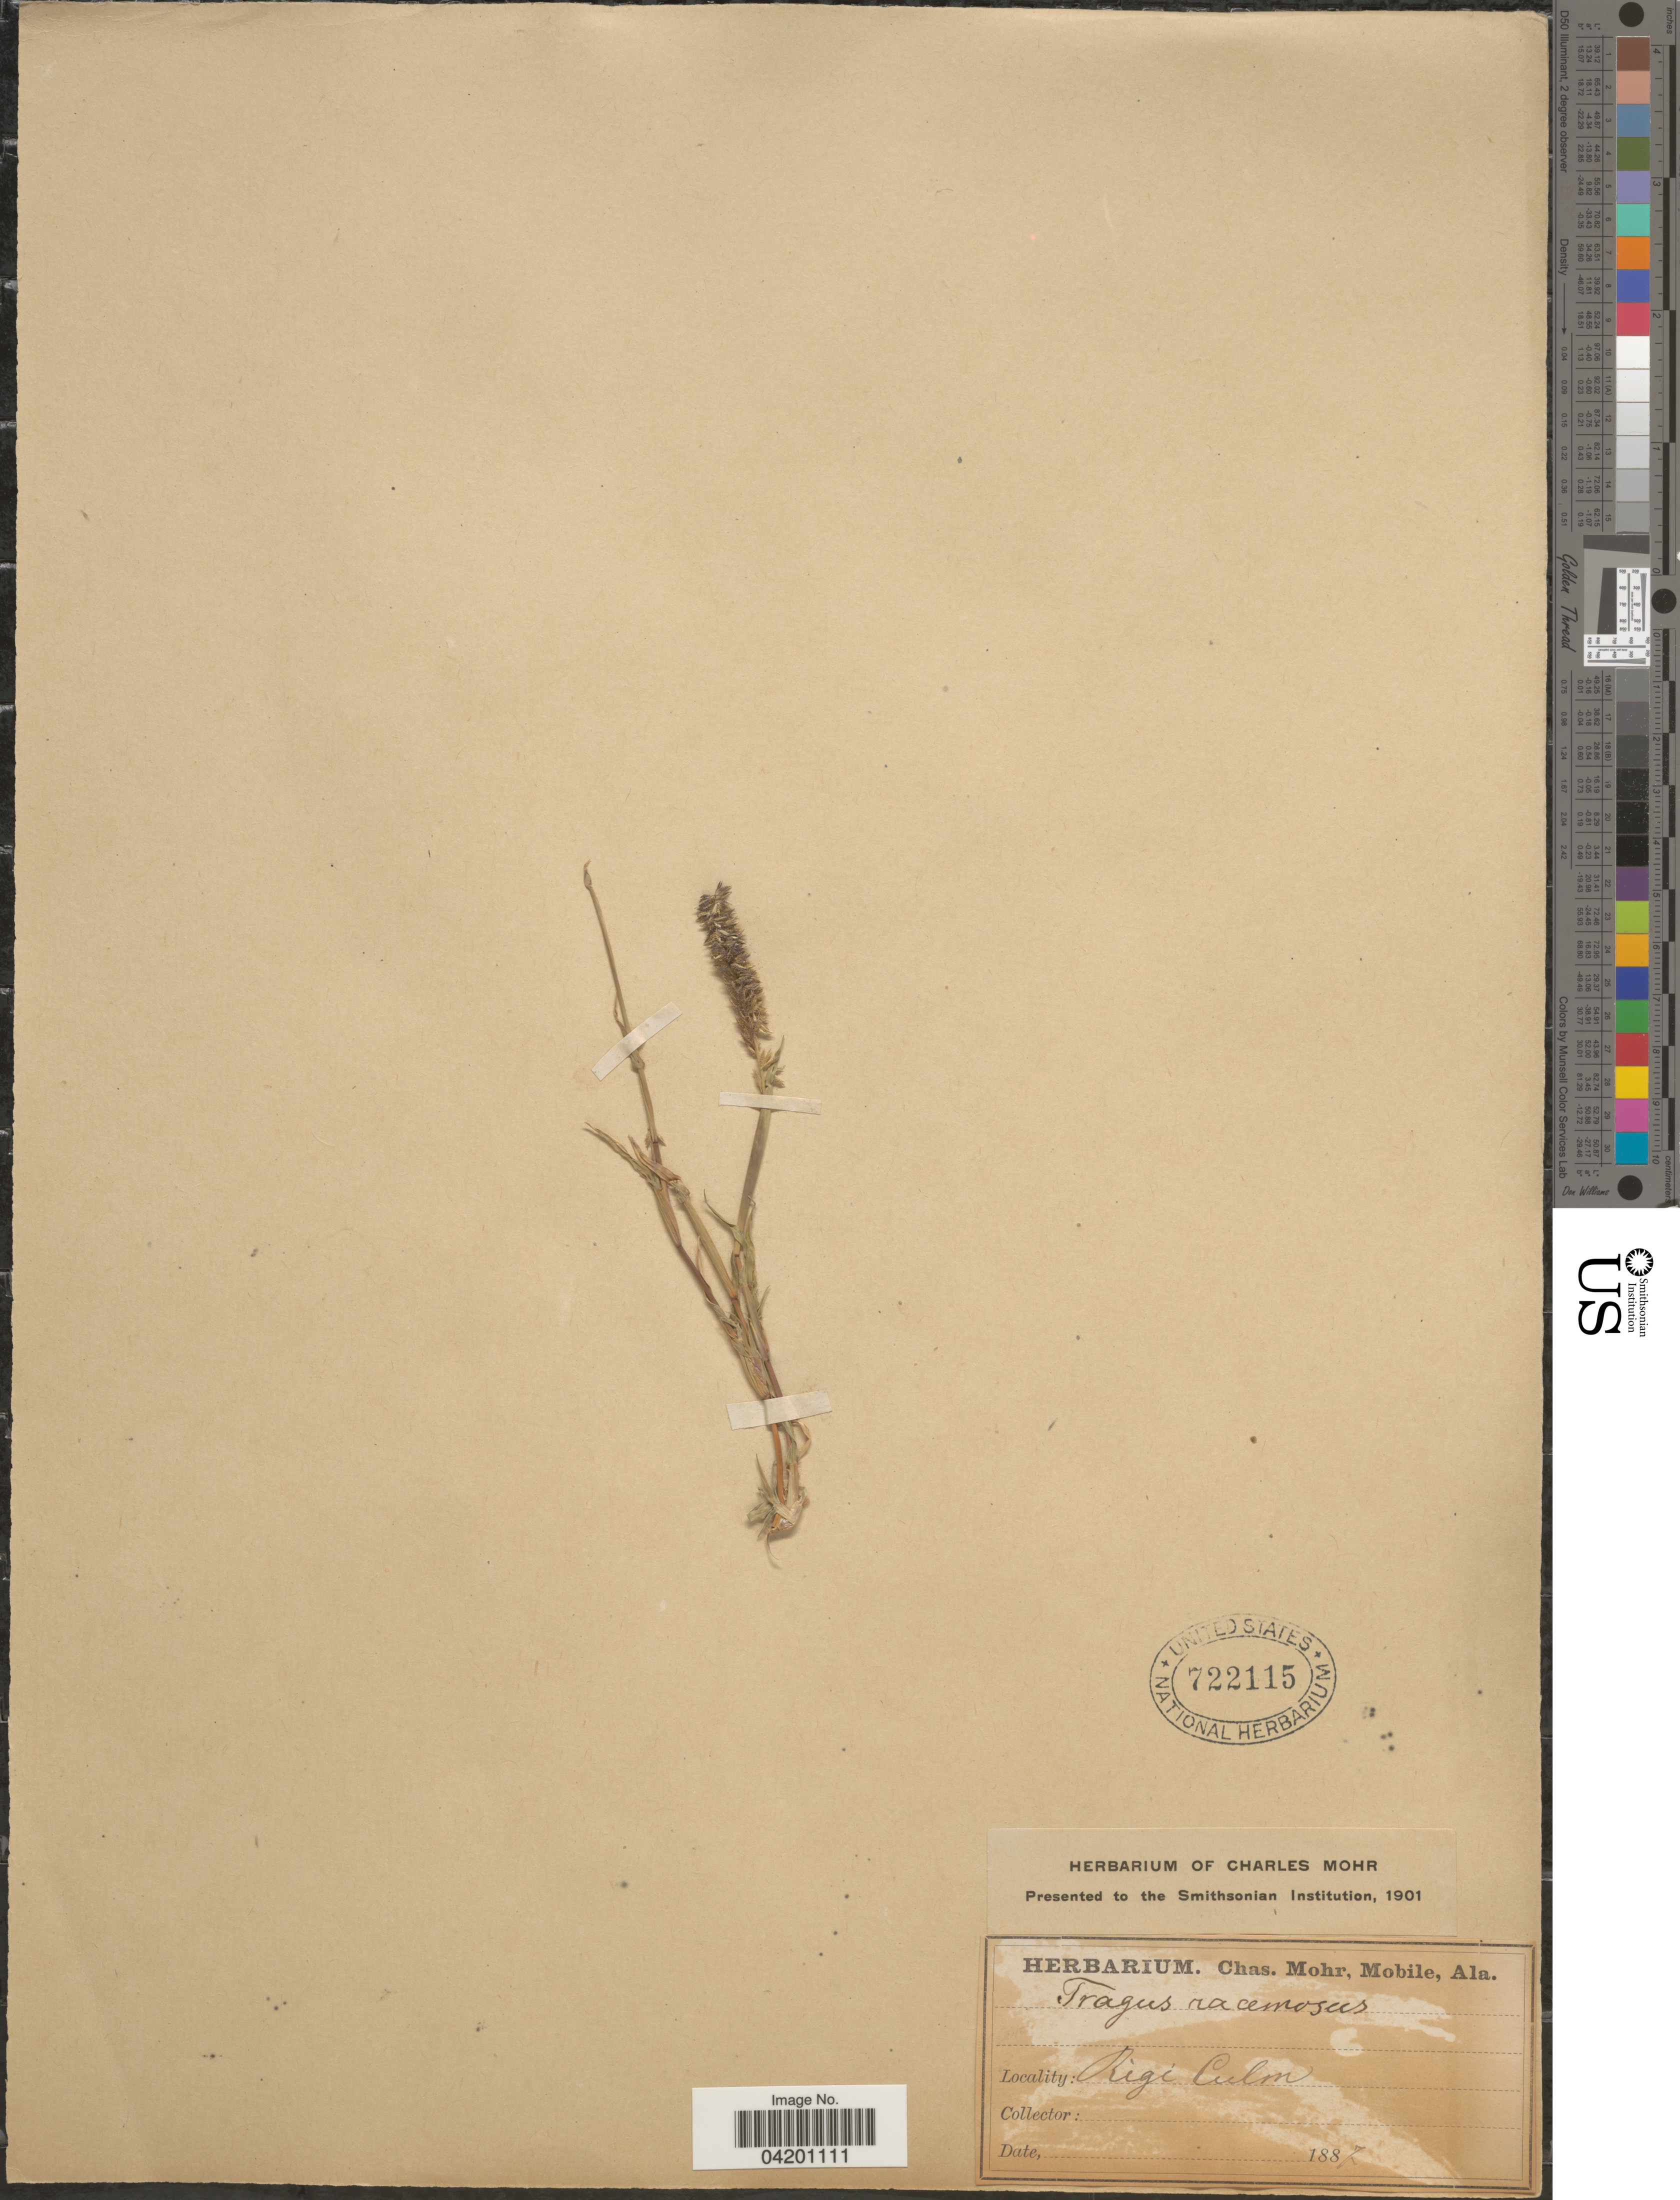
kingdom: Plantae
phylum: Tracheophyta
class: Liliopsida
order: Poales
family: Poaceae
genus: Tragus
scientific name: Tragus racemosus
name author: (L.) All.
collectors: Mohr, C. T. (herbarium)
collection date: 1887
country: United States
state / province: Alabama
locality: Rigi Culm.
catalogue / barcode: US 722115